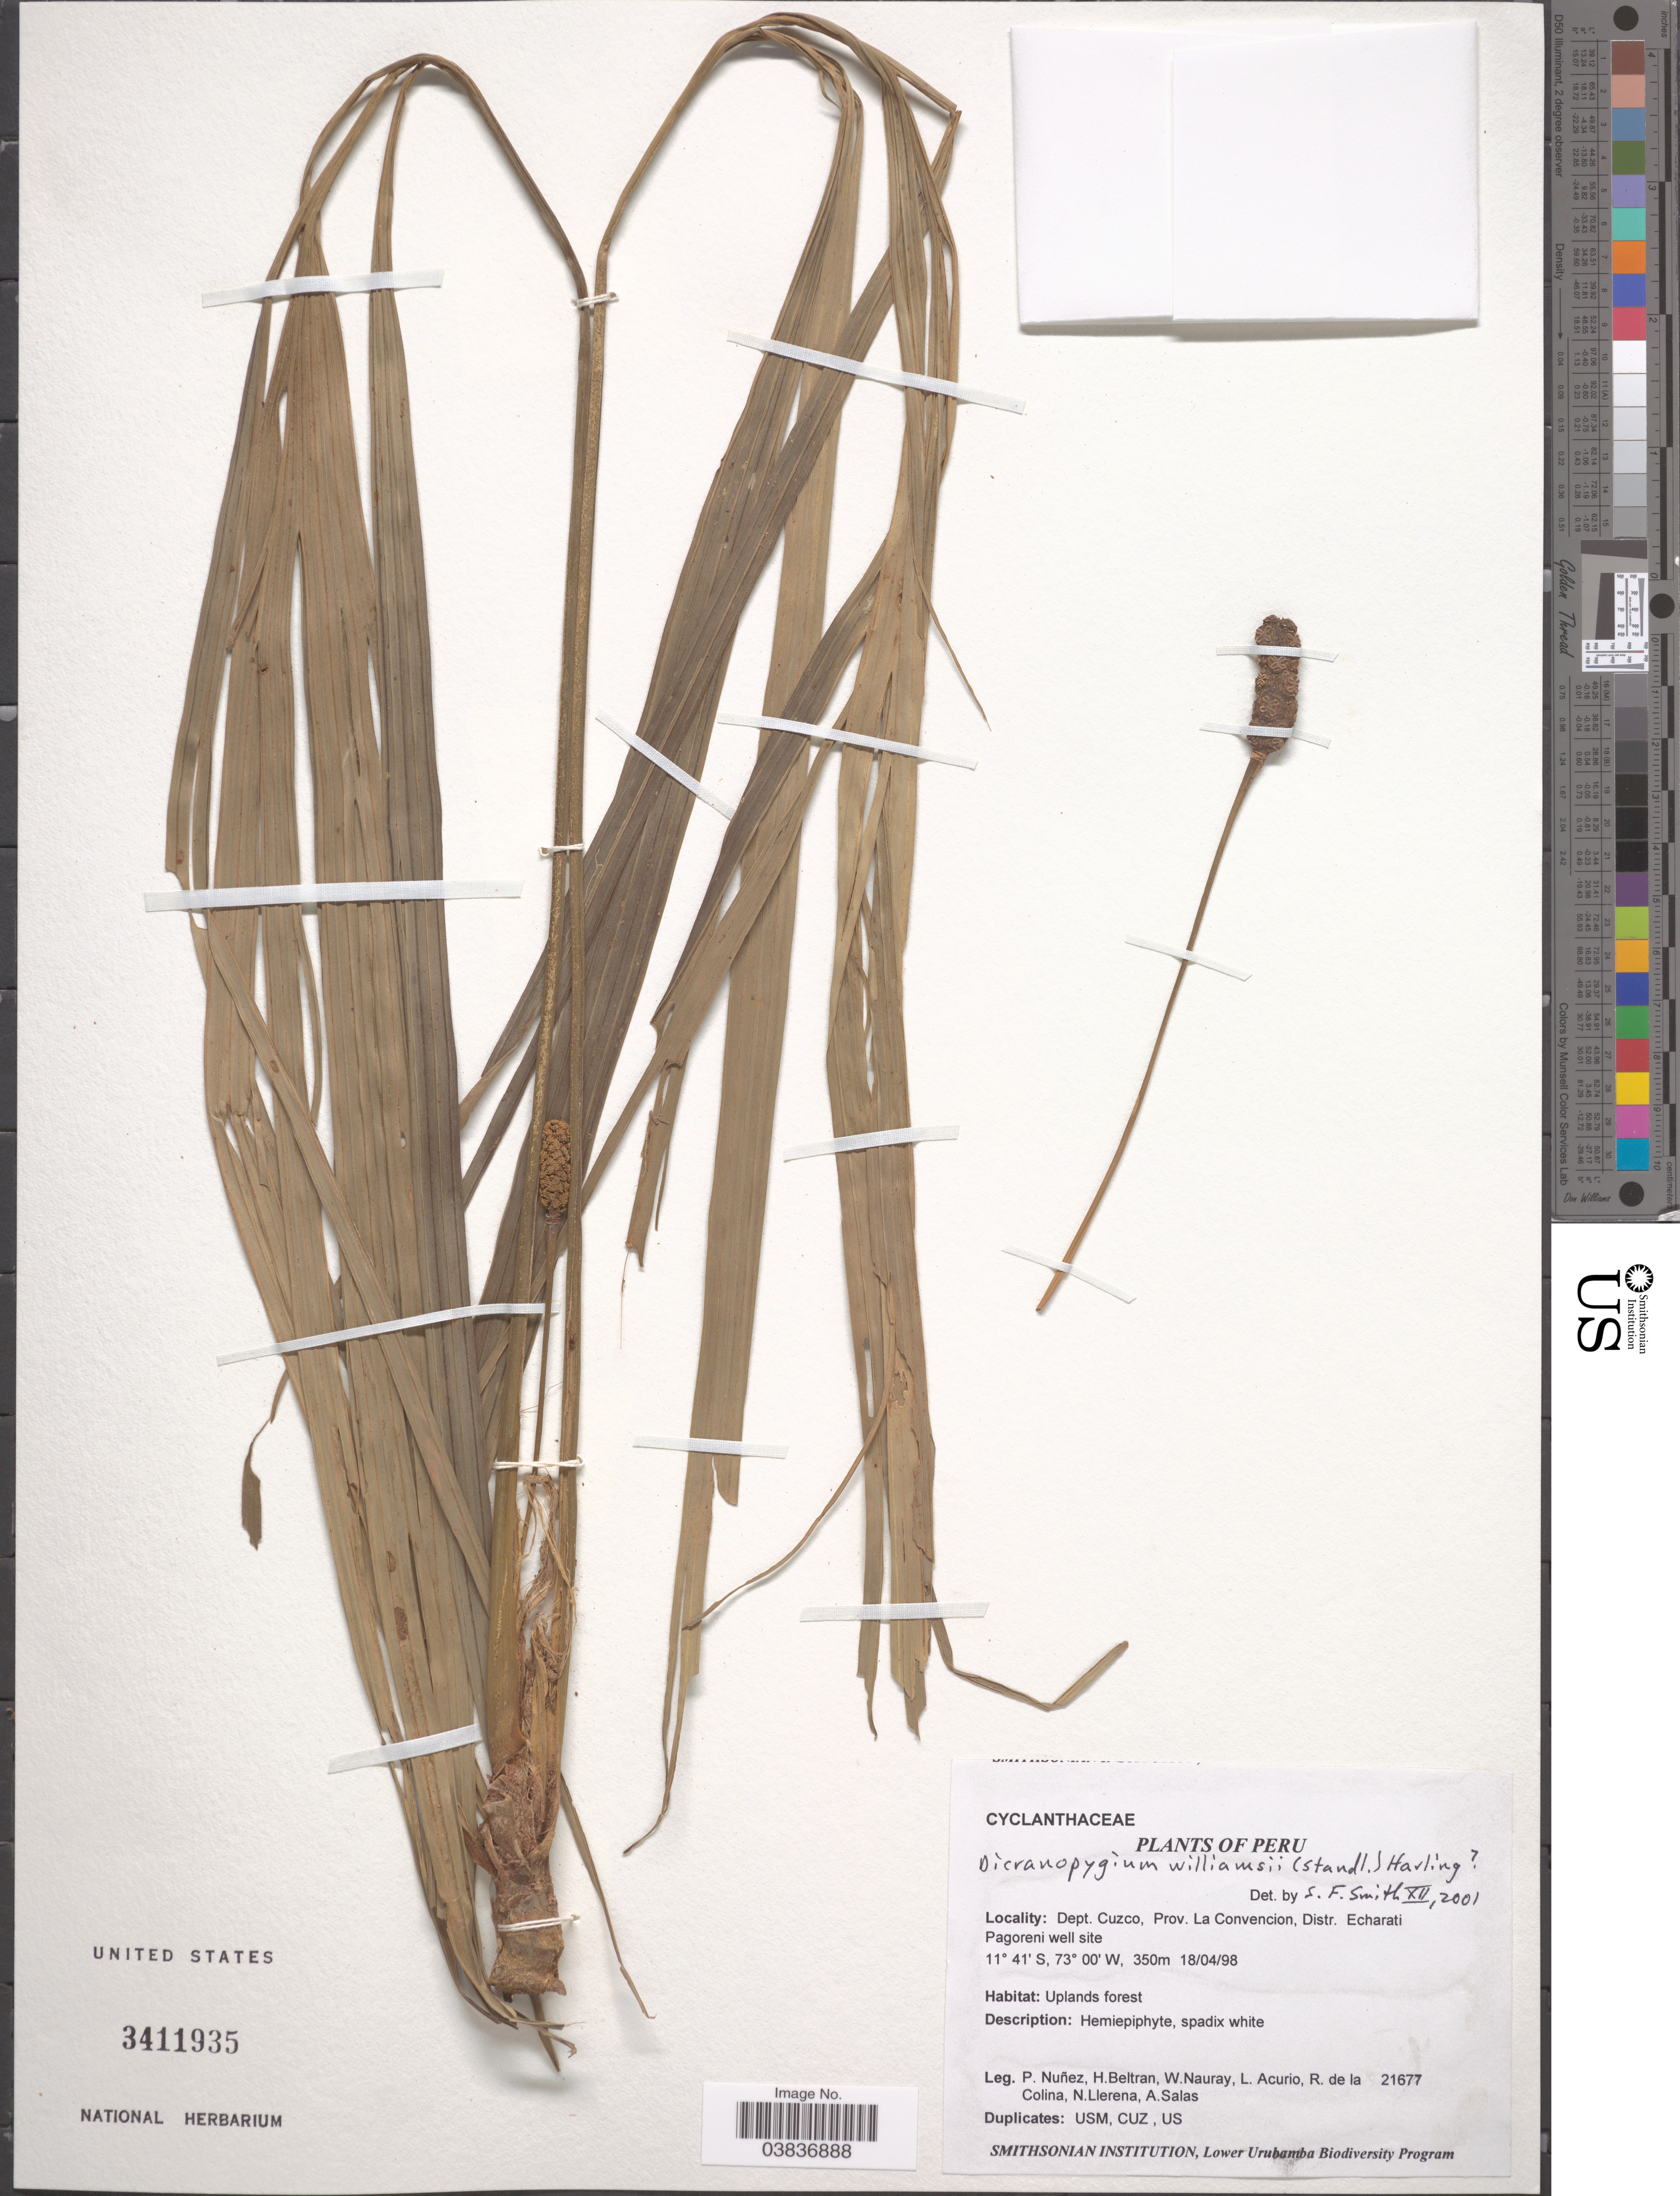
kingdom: Plantae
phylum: Tracheophyta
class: Liliopsida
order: Pandanales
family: Cyclanthaceae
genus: Dicranopygium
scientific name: Dicranopygium williamsii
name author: (Standl.) Harling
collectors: P. Nuñez V., H. Beltran, W. Nauray, L. Acurio & et al.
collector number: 21677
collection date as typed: Transcribed d/m/y: 18/4/98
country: Peru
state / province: Cusco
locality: Dept. Cuzo, Prov. La Convencion, Distr. Echarati Pagoreni well site.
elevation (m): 350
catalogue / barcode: US 3411935